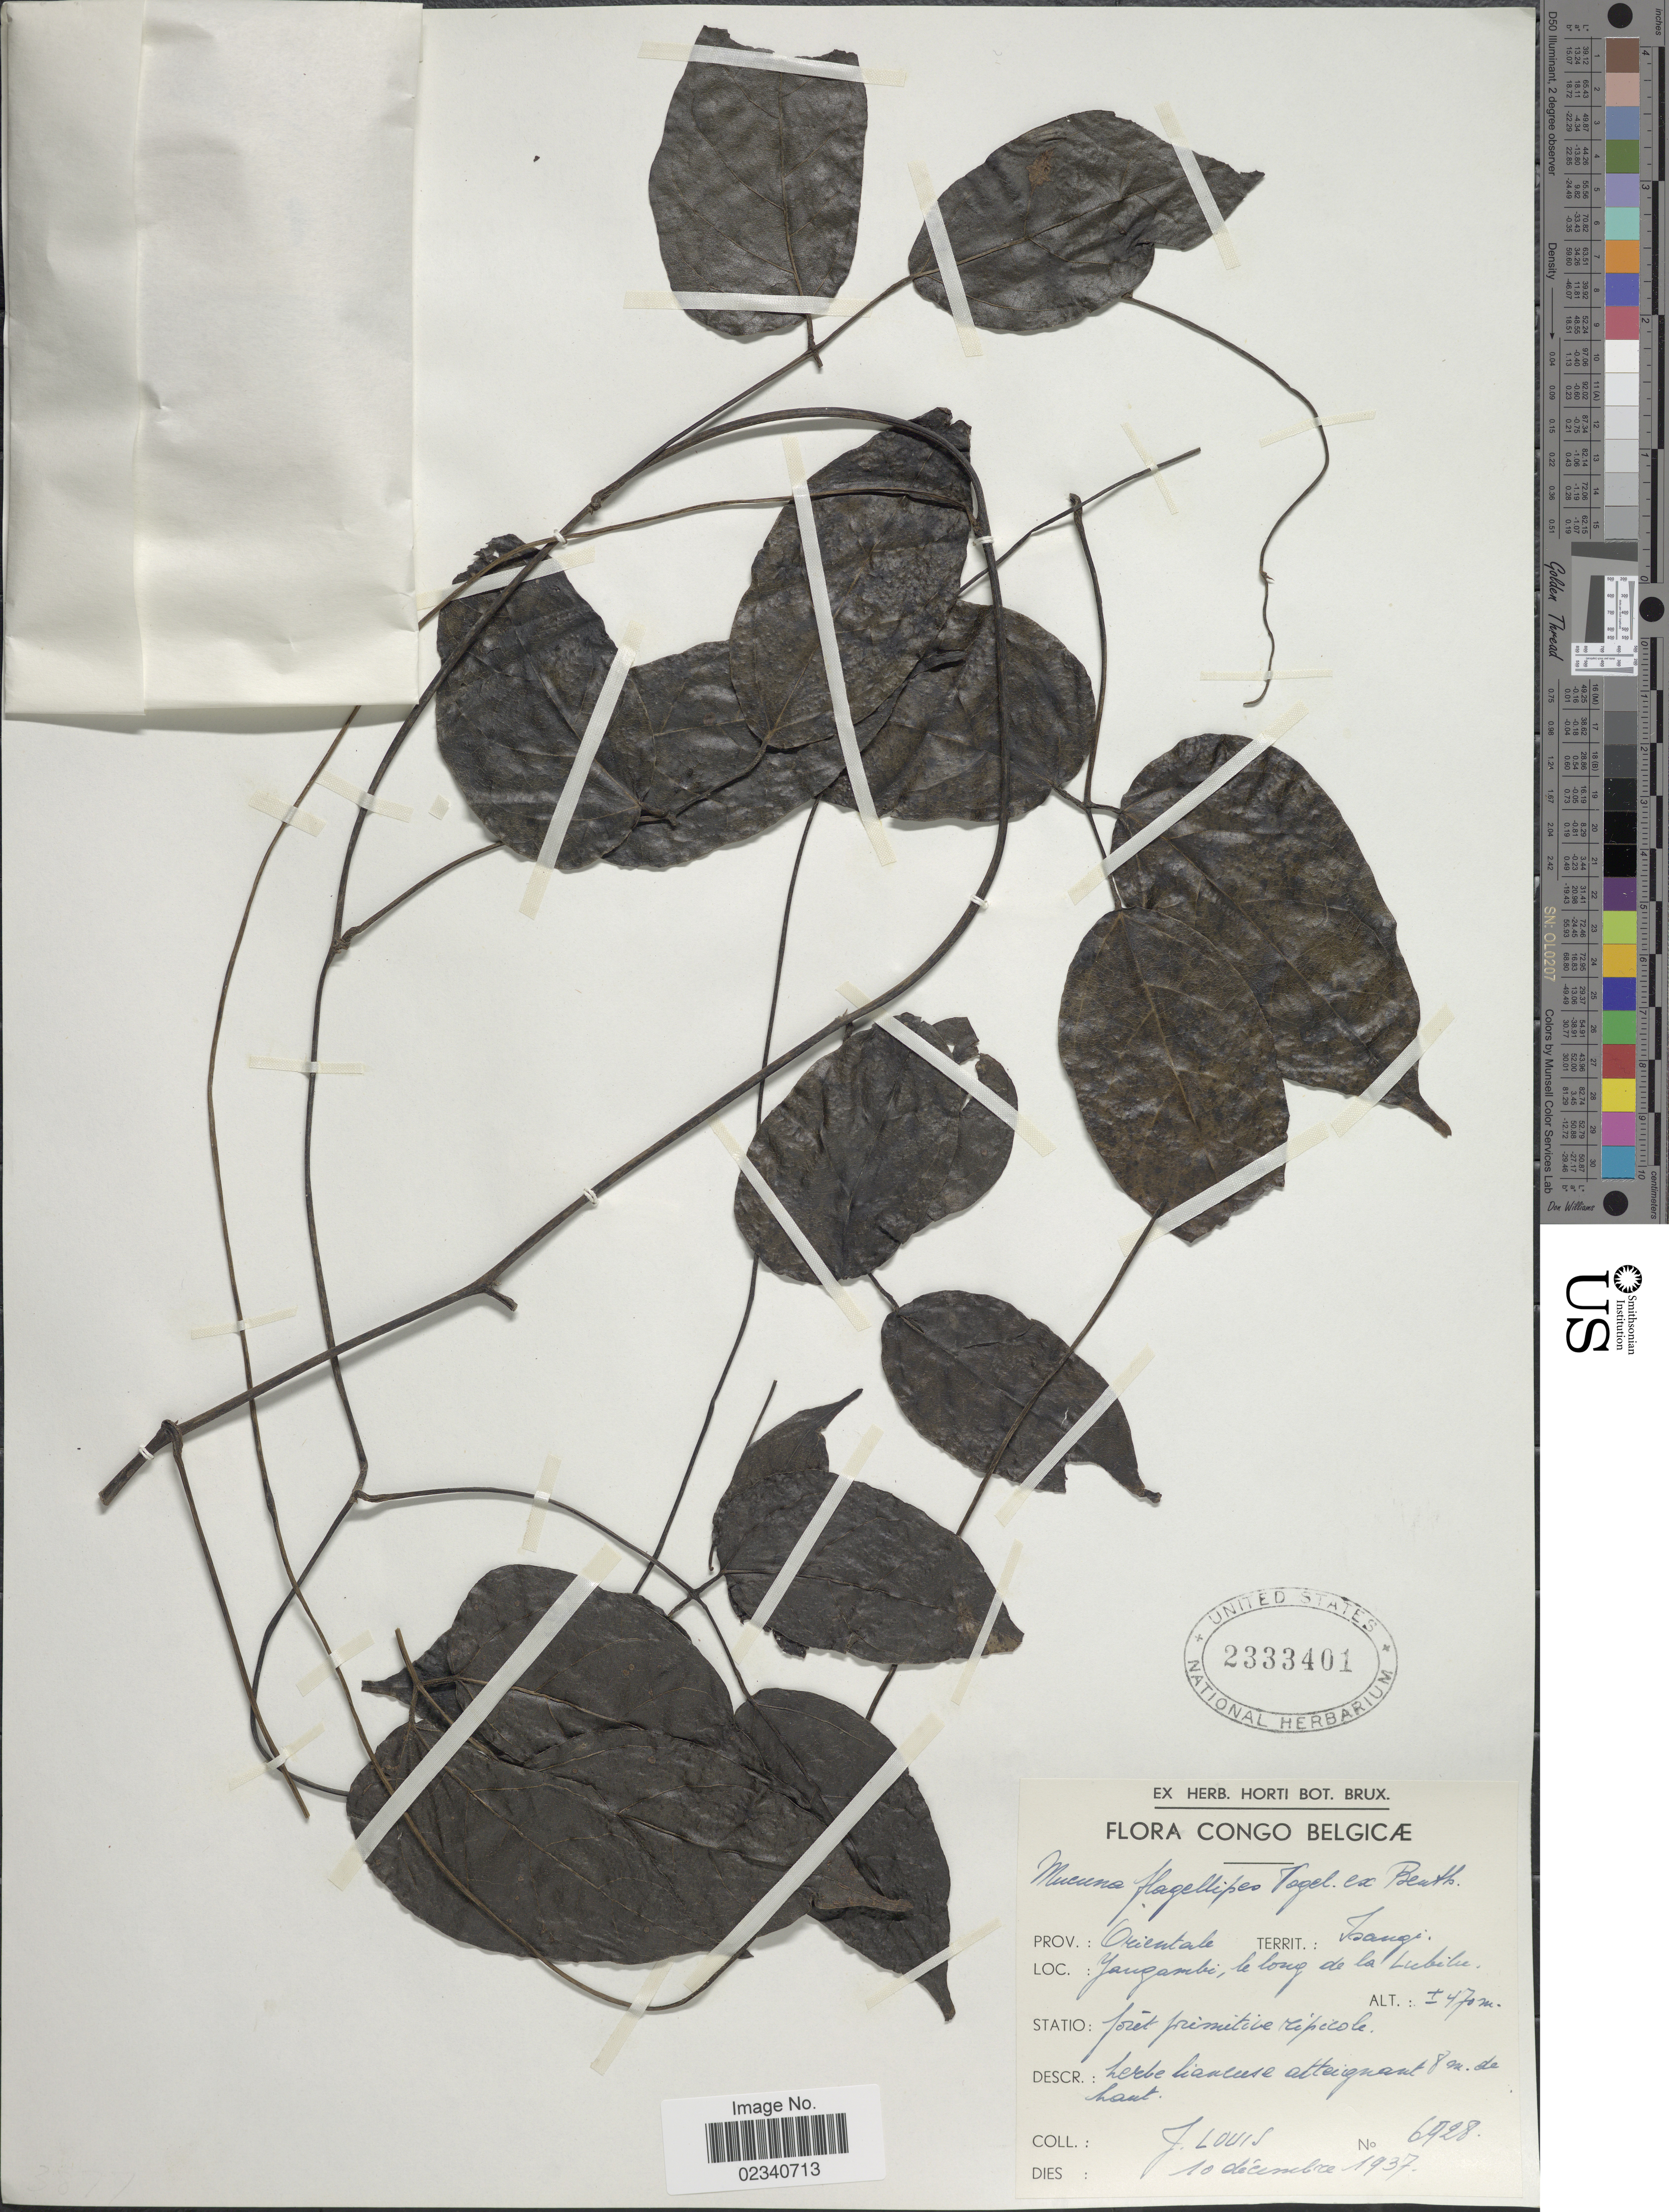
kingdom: Plantae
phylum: Tracheophyta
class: Magnoliopsida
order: Fabales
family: Fabaceae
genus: Mucuna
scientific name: Mucuna flagellipes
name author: Vogel ex Benth.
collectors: J. Louis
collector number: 6928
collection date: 1937-12-10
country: Congo, Democratic Republic of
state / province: Tshopo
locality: Congo Belgicae, Prov. Orientale, Territ.: tsangi Yangambi, le long de la Lubilu. Statio: foret primitive ripicole.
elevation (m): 470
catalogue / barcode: US 2333401